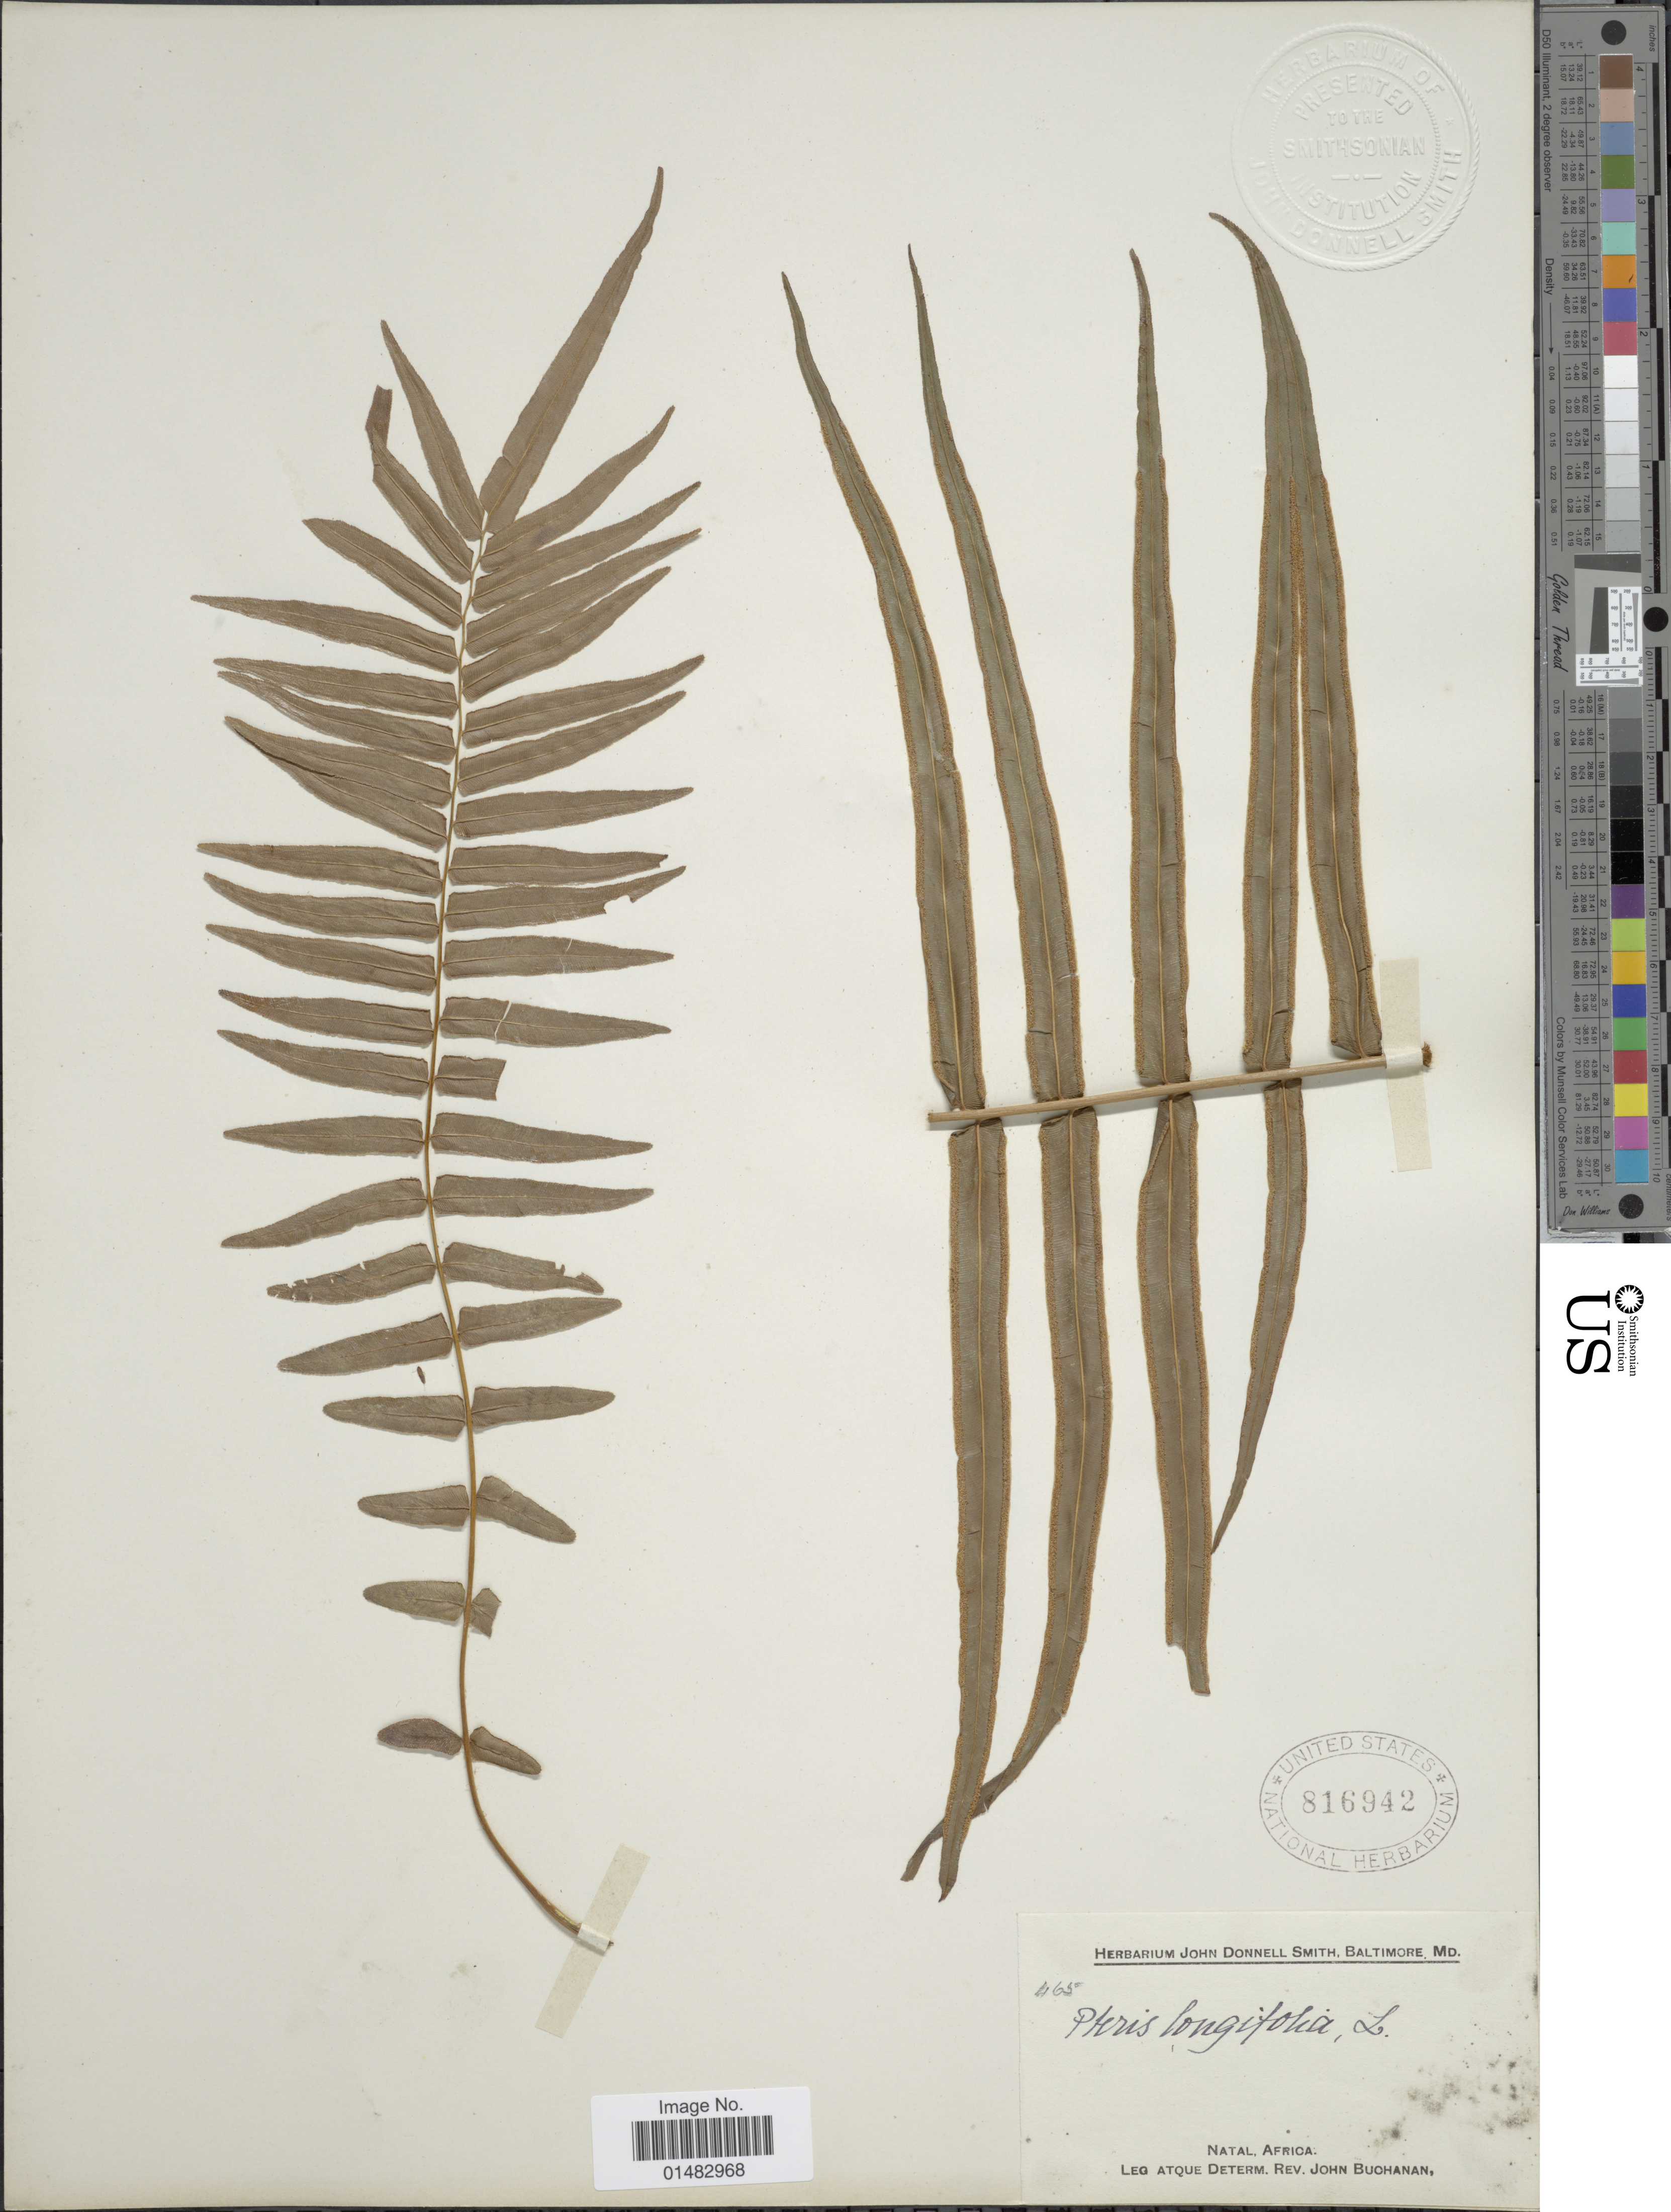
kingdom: Plantae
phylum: Tracheophyta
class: Polypodiopsida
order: Polypodiales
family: Pteridaceae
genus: Pteris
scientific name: Pteris vittata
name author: L.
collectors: J. Buchanan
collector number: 465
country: South Africa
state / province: KwaZulu-Natal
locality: Natal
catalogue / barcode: US 816942